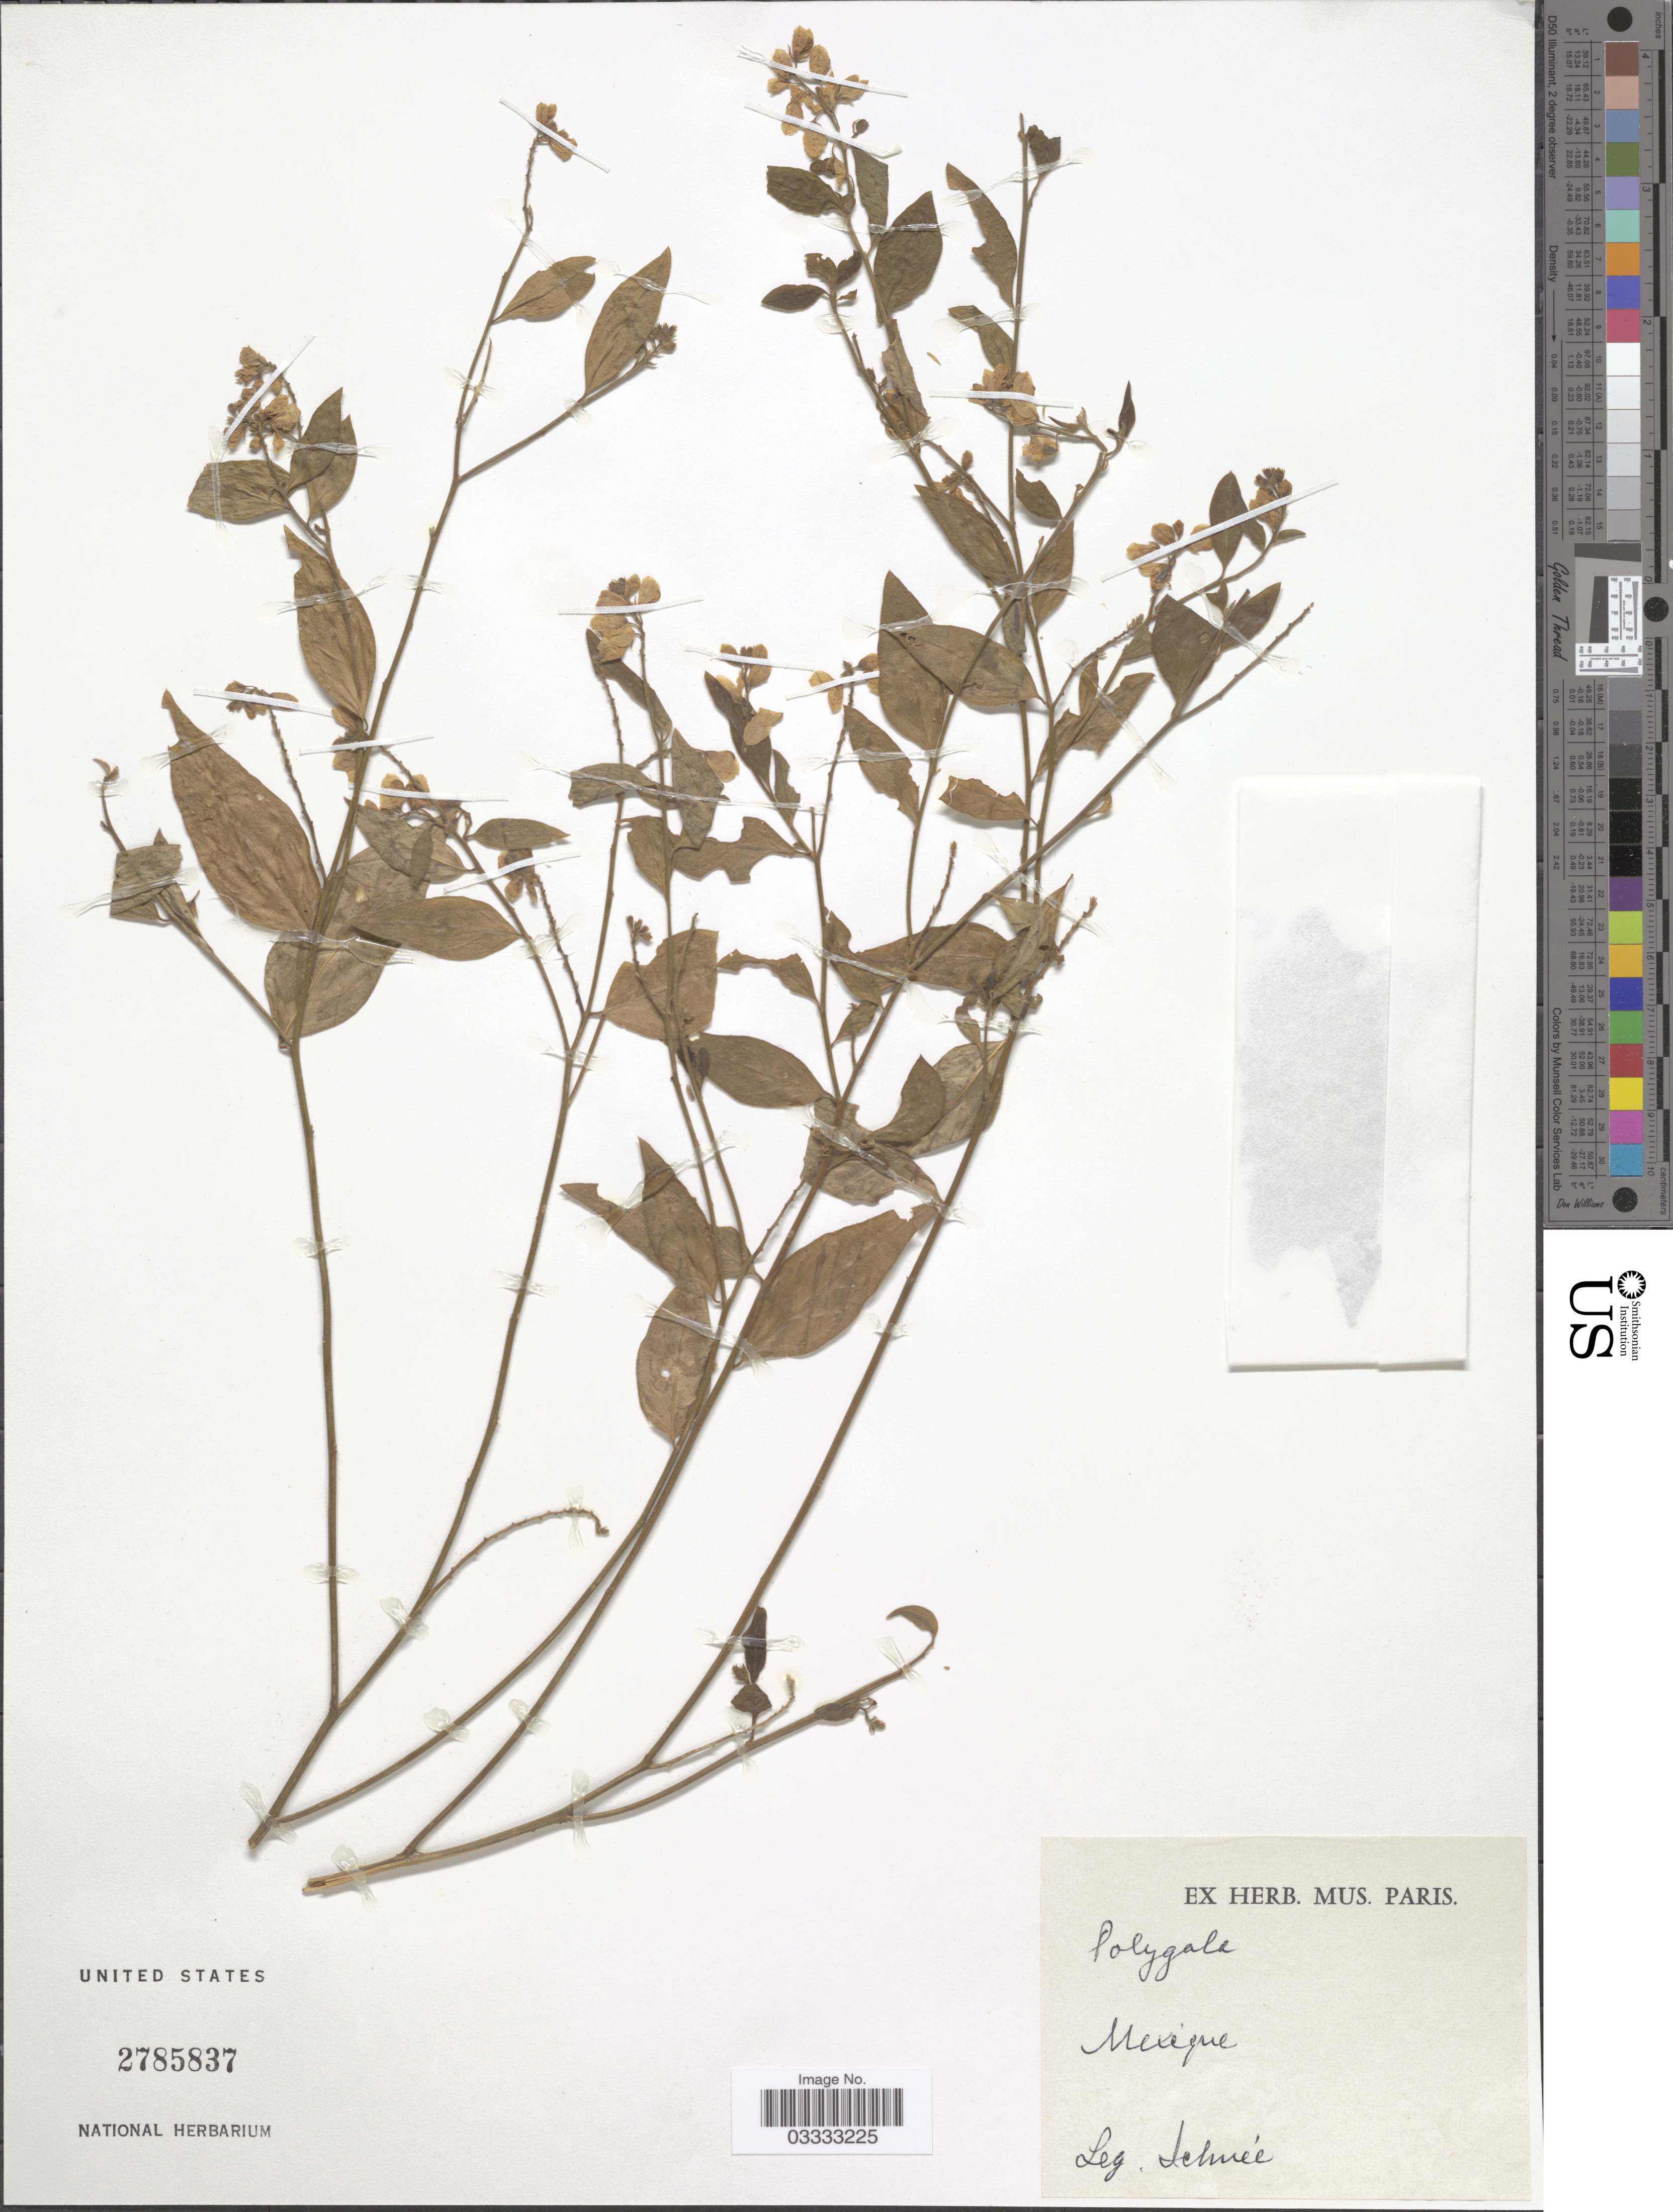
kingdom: Plantae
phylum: Tracheophyta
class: Magnoliopsida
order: Fabales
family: Polygalaceae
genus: Polygala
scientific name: Polygala sp.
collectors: -- Schnée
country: Mexico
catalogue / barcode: US 2785837